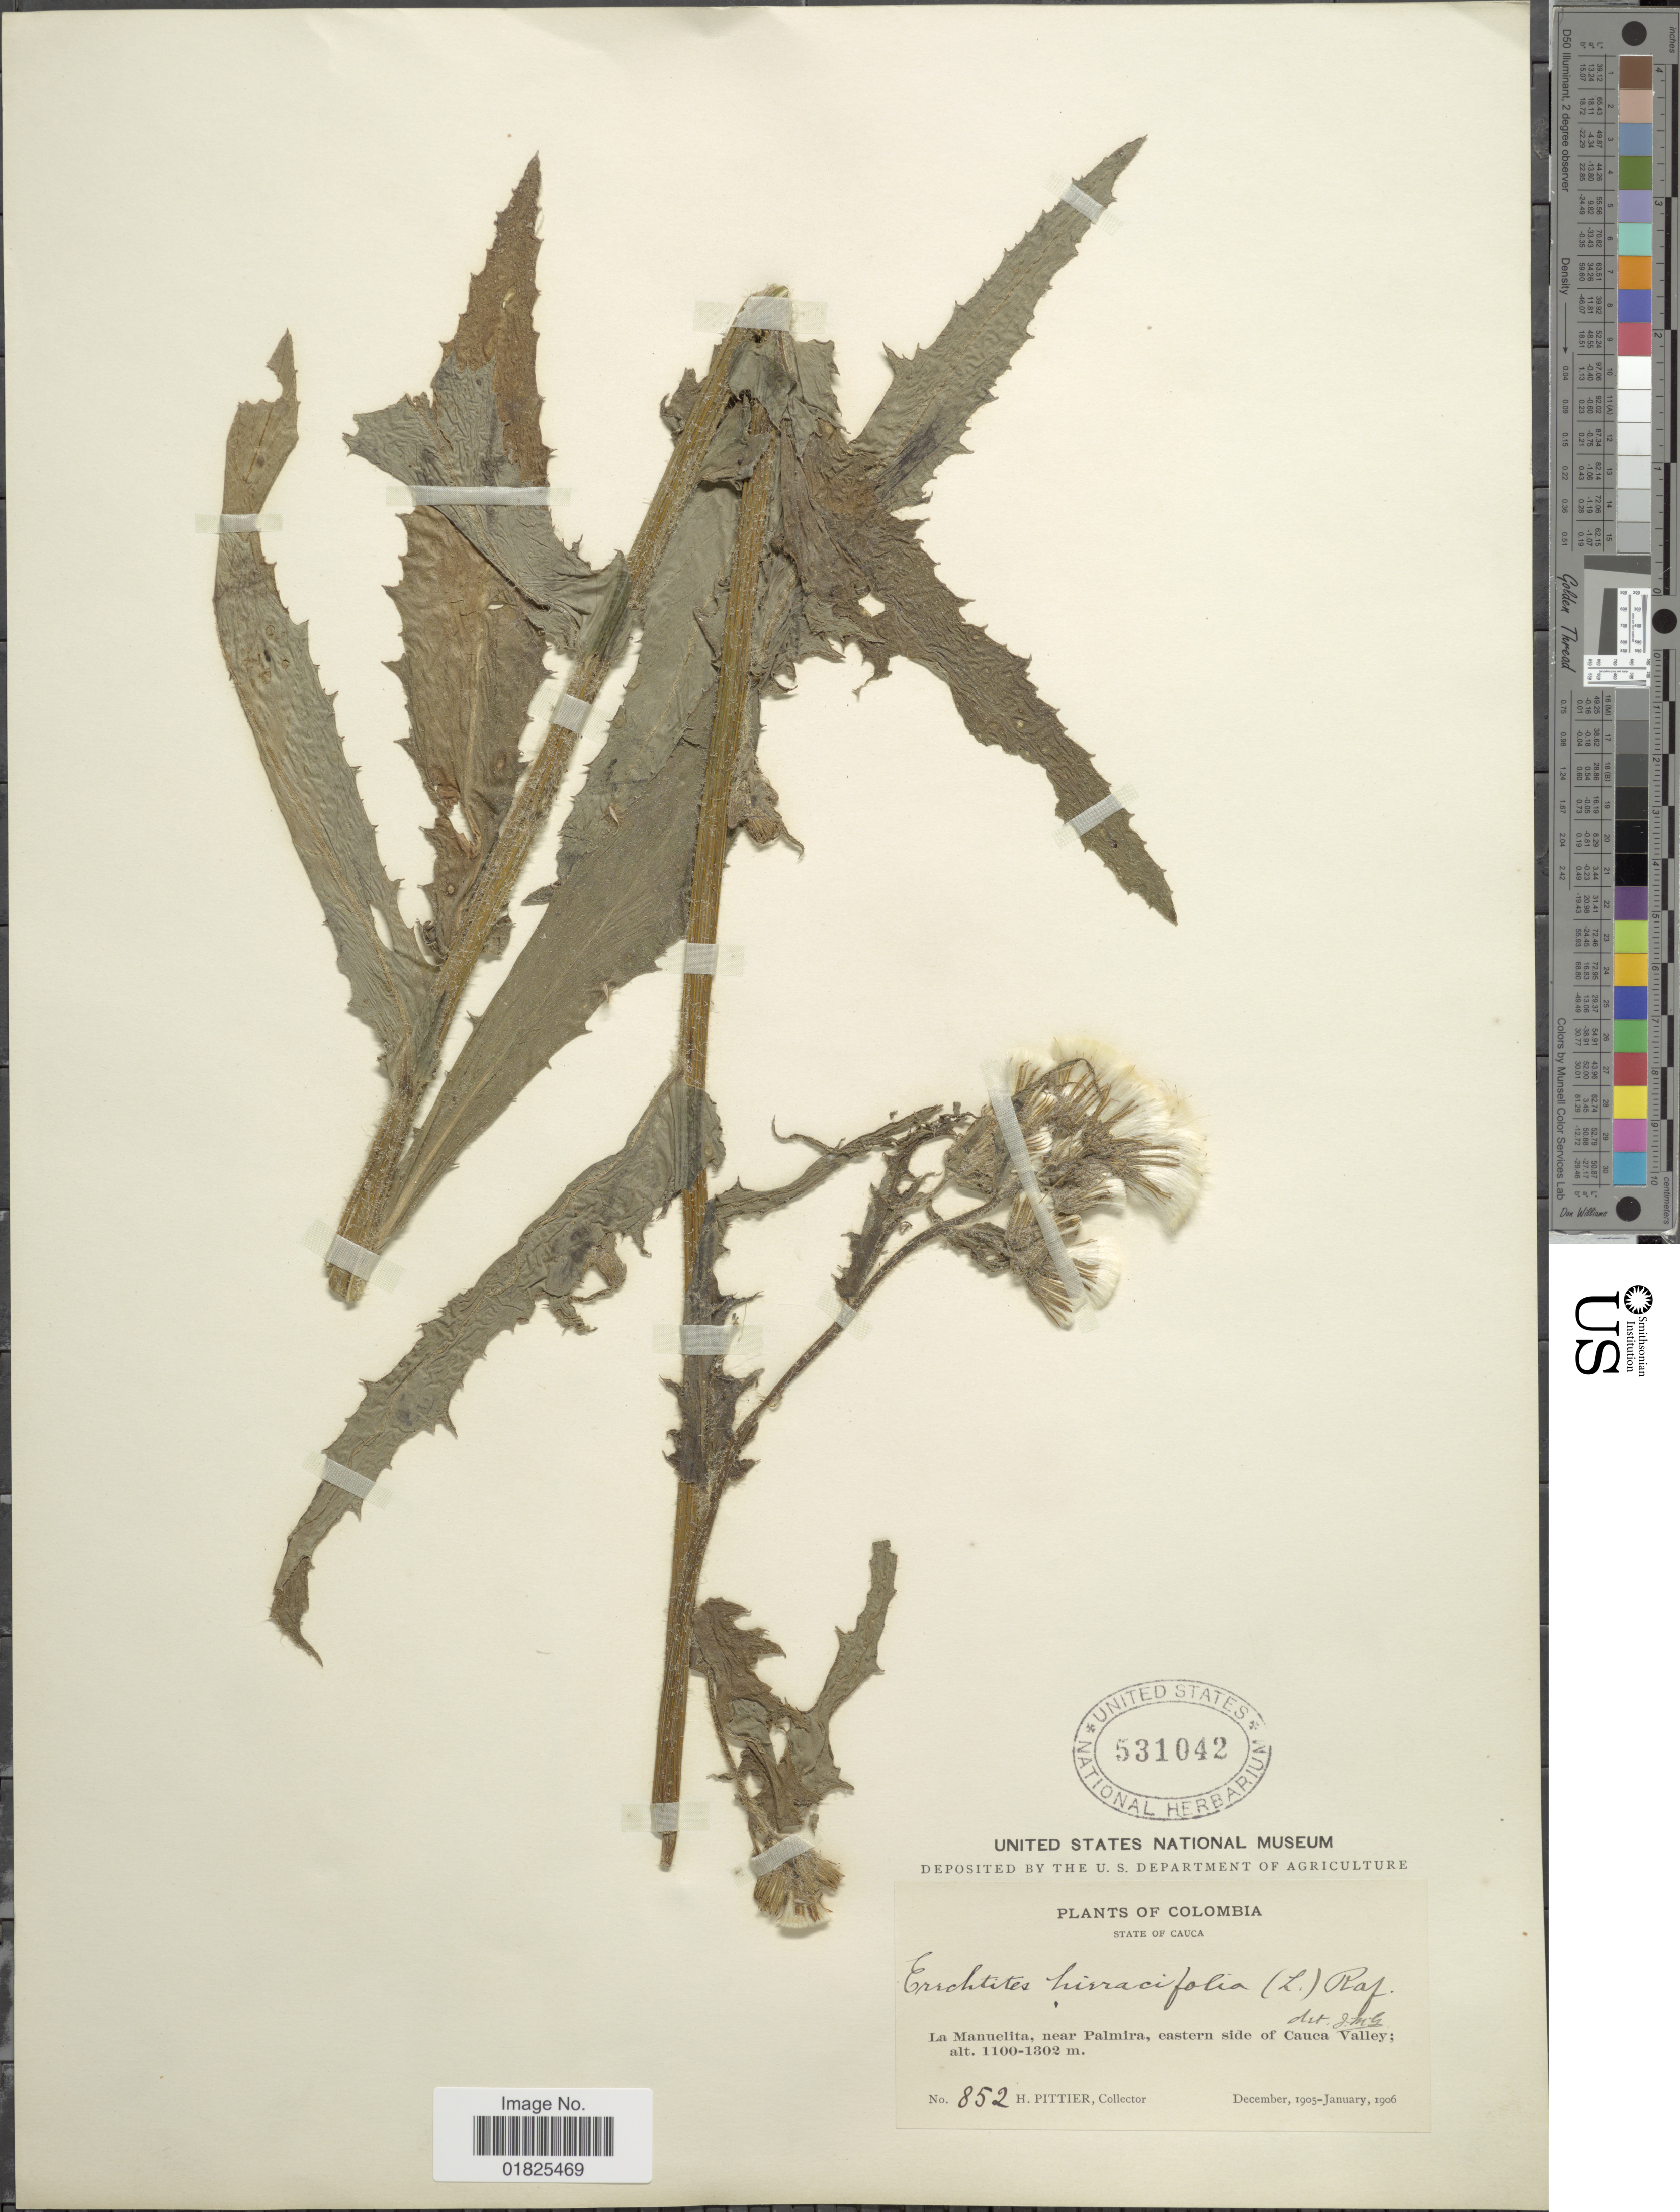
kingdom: Plantae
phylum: Tracheophyta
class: Magnoliopsida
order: Asterales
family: Asteraceae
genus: Erechtites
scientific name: Erechtites hieraciifolius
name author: (L.) Raf. ex DC.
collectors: H. F. Pittier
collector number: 852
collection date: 1905-12/1906-01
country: Colombia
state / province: Cauca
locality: La Manuelta near Palmira, eastern side of Cauca Valley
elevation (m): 1100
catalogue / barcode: US 531042